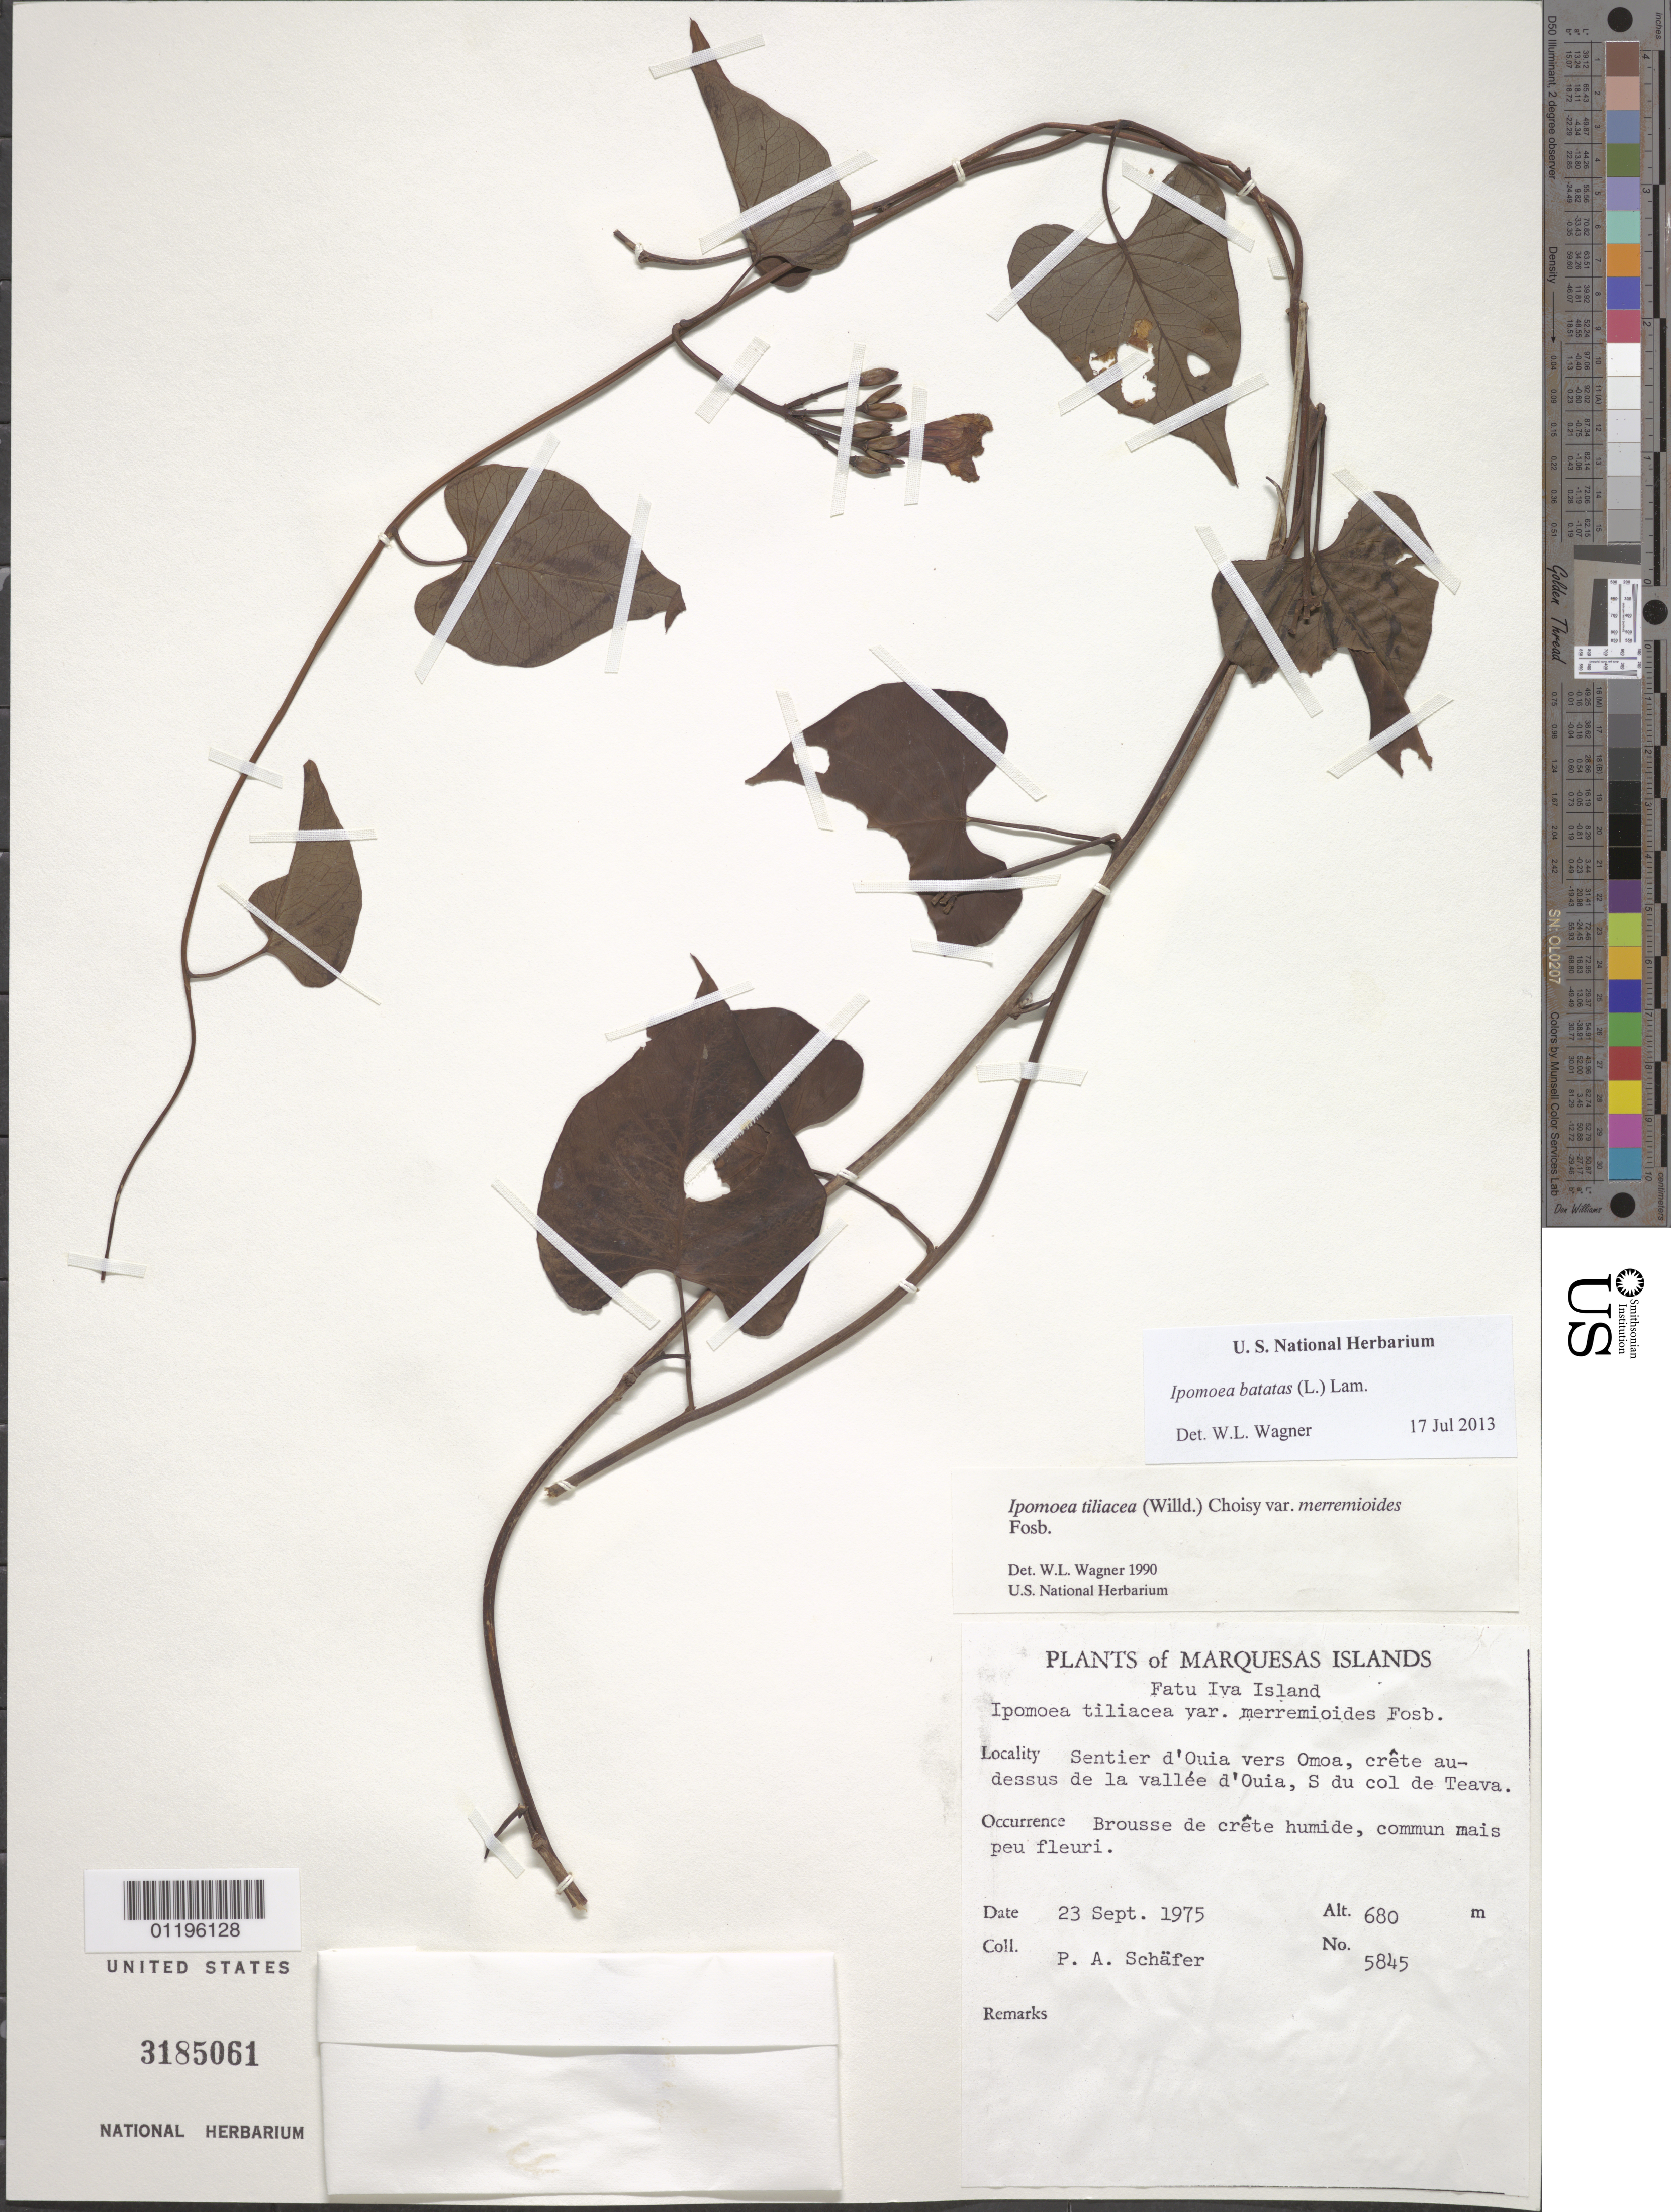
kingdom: Plantae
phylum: Tracheophyta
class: Magnoliopsida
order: Solanales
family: Convolvulaceae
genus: Ipomoea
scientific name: Ipomoea batatas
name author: (L.) Lam.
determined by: Wagner, W. L., (BOT), Smithsonian Institution - National Museum of Natural History (UNITED STATES)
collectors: P. A. Schäfer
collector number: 5845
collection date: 1975-09-23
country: French Polynesia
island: Fatu Hiva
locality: Sentier d'Ouia vers 'Omo'a, crête au-dessus de la vallée d'Ouia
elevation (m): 680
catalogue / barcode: US 3185061